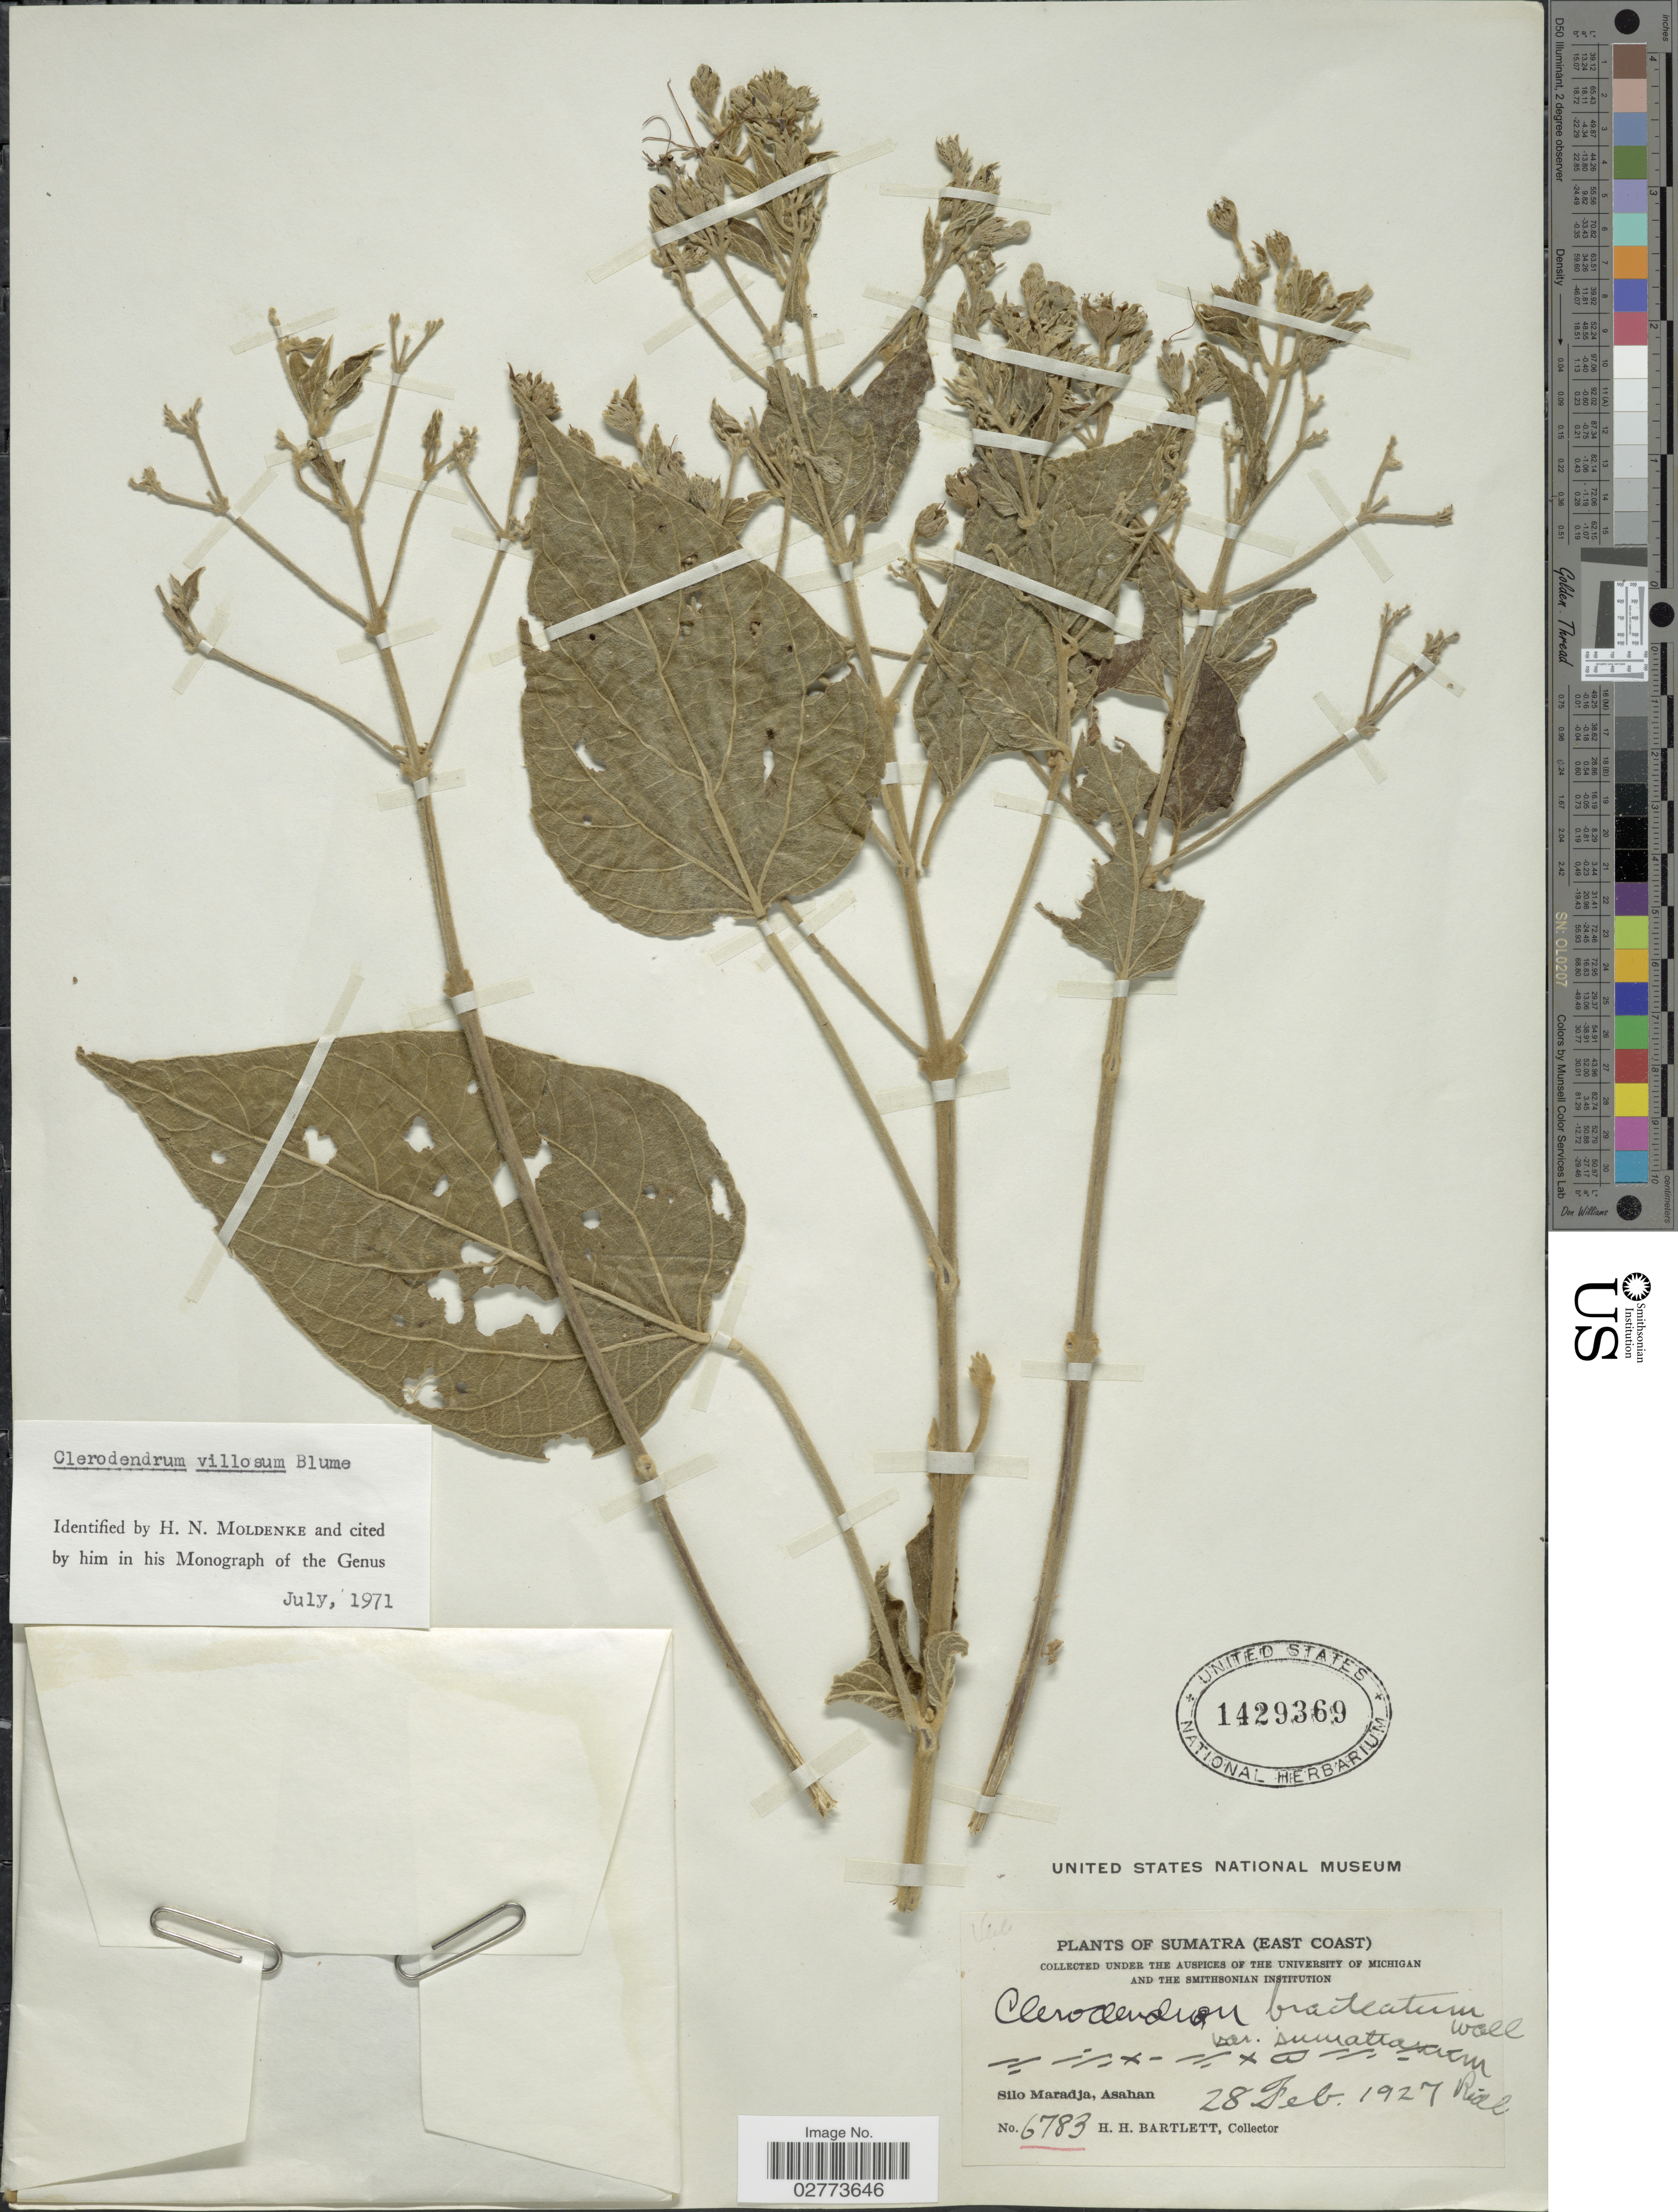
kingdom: Plantae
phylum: Tracheophyta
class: Magnoliopsida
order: Lamiales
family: Lamiaceae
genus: Clerodendrum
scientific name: Clerodendrum villosum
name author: Blume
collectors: H. H. Bartlett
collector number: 6783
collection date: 1927-02-28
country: Indonesia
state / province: Sumatra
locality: East Coast. Silo Maradja, Asahan.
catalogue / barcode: US 1429369